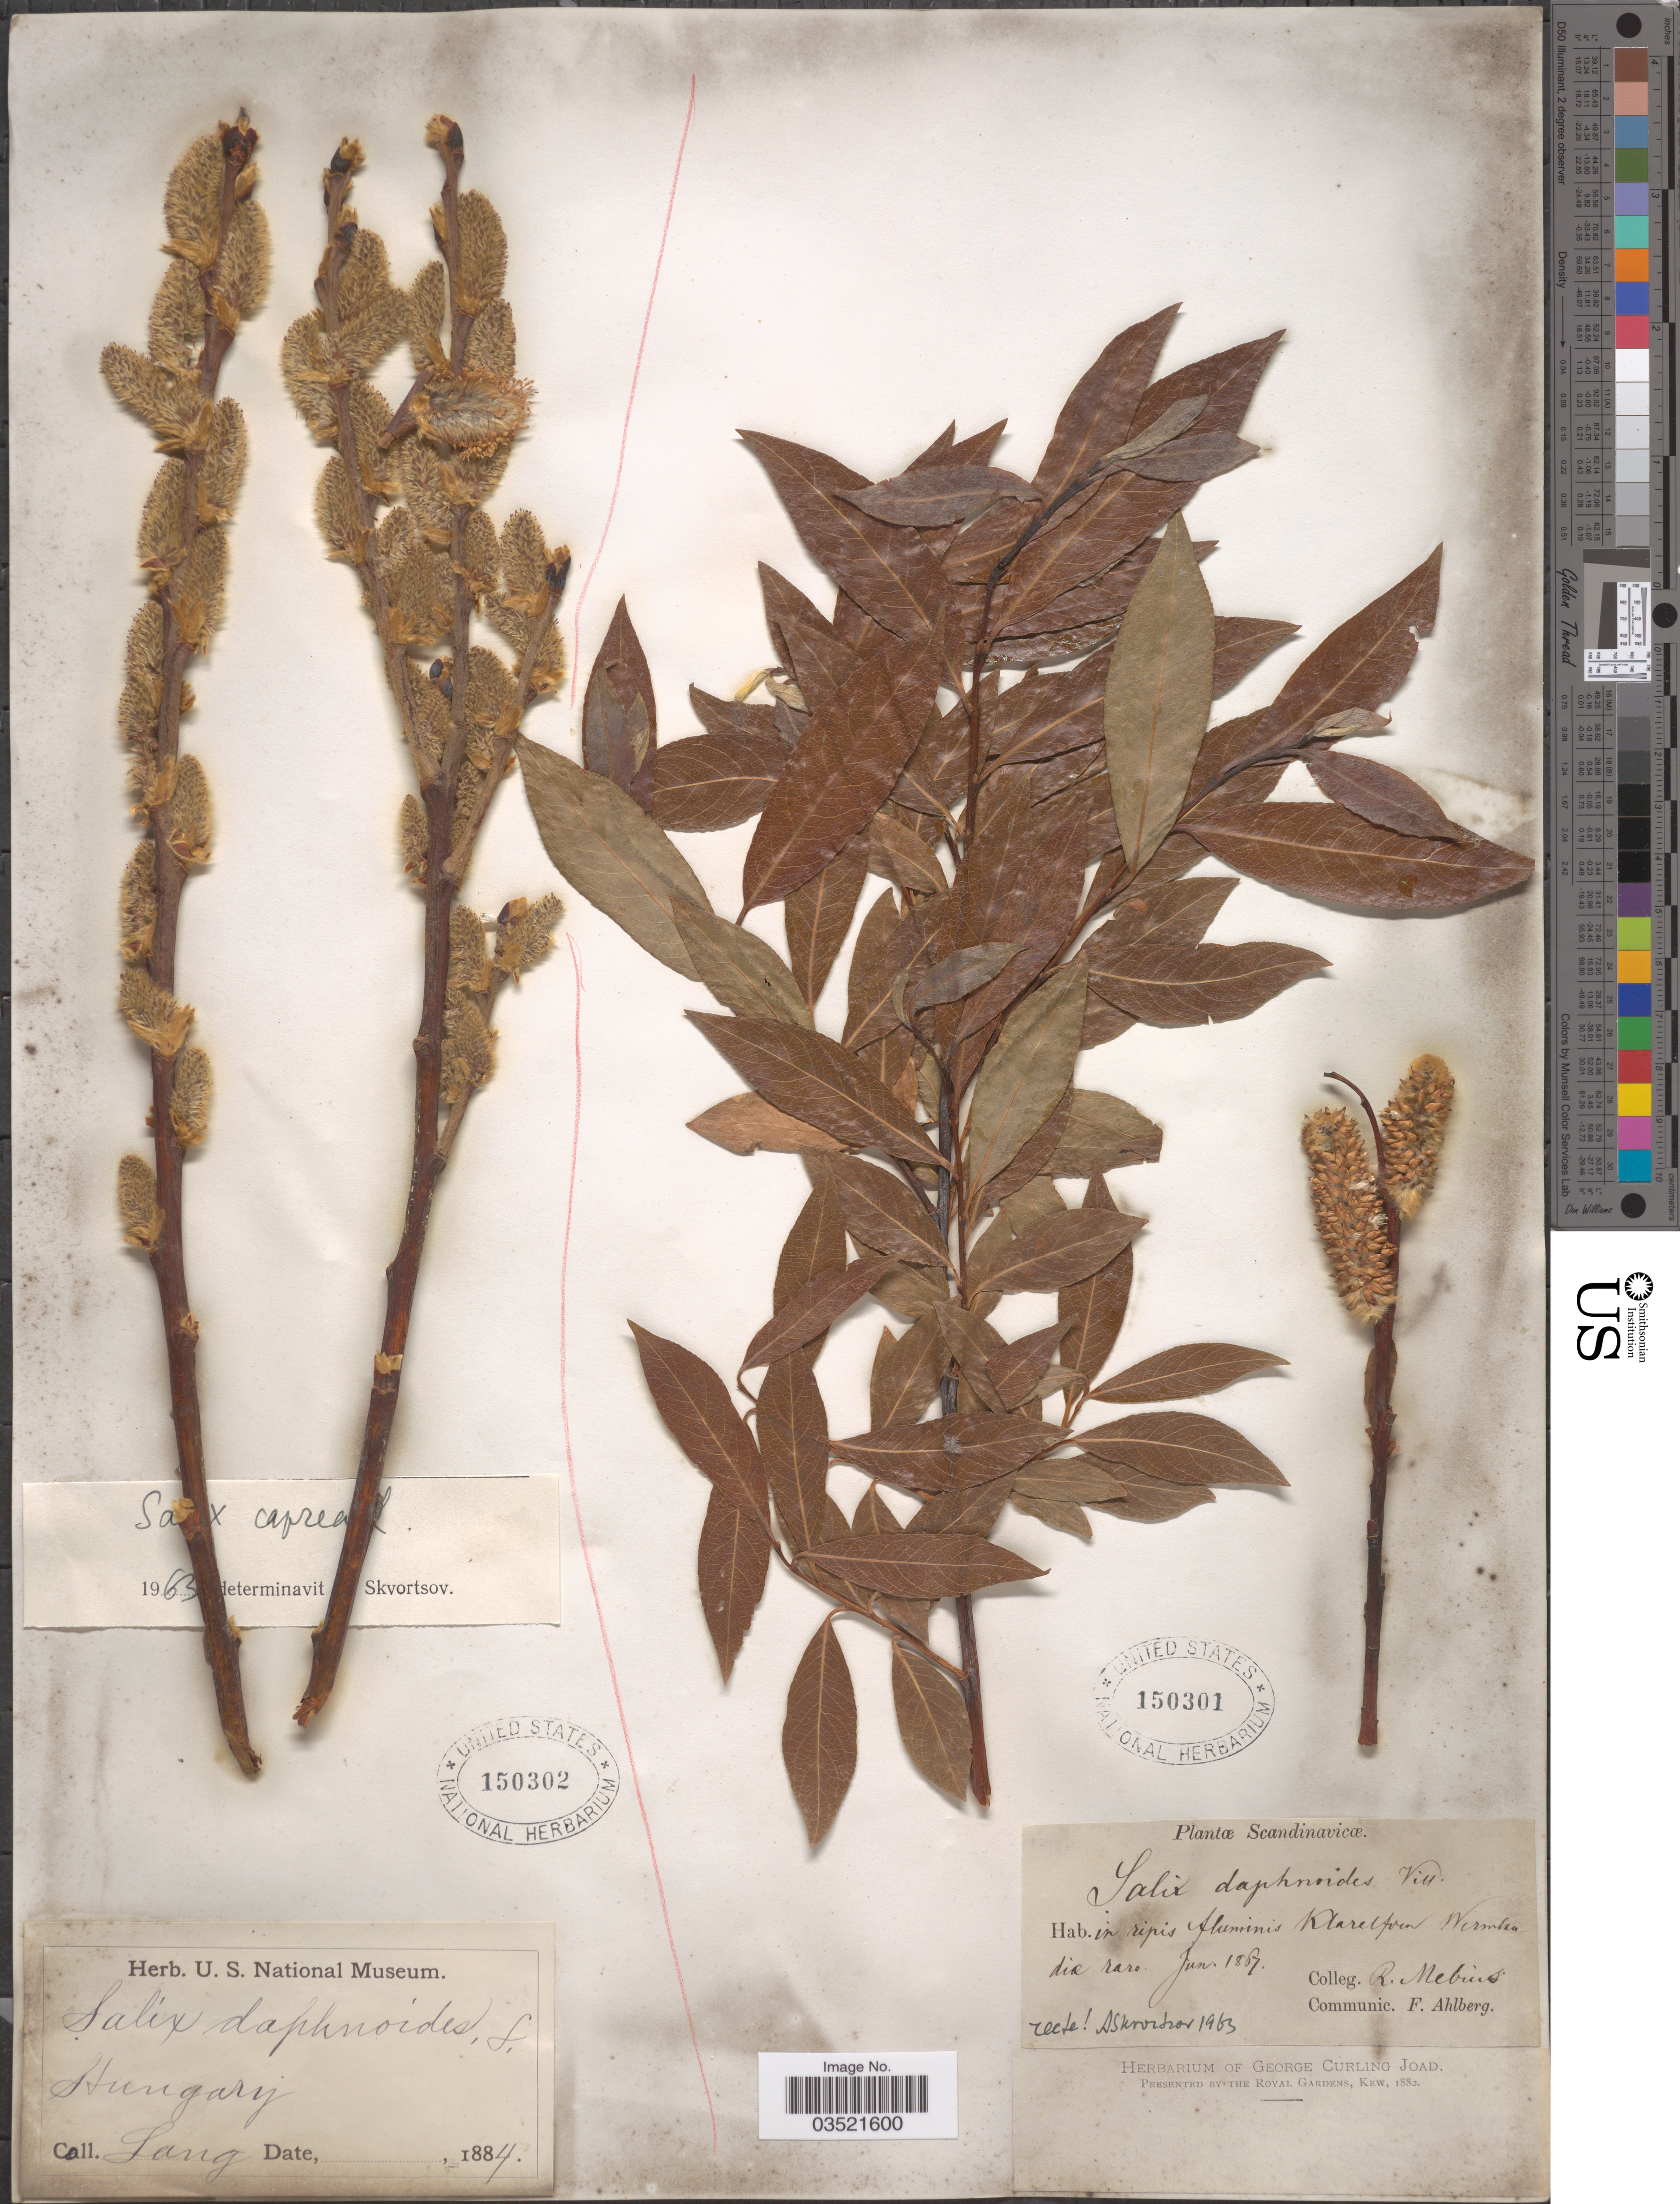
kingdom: Plantae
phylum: Tracheophyta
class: Magnoliopsida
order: Malpighiales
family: Salicaceae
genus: Salix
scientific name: Salix caprea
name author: L.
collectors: -- Lang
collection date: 1884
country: Hungary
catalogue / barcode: US 150302